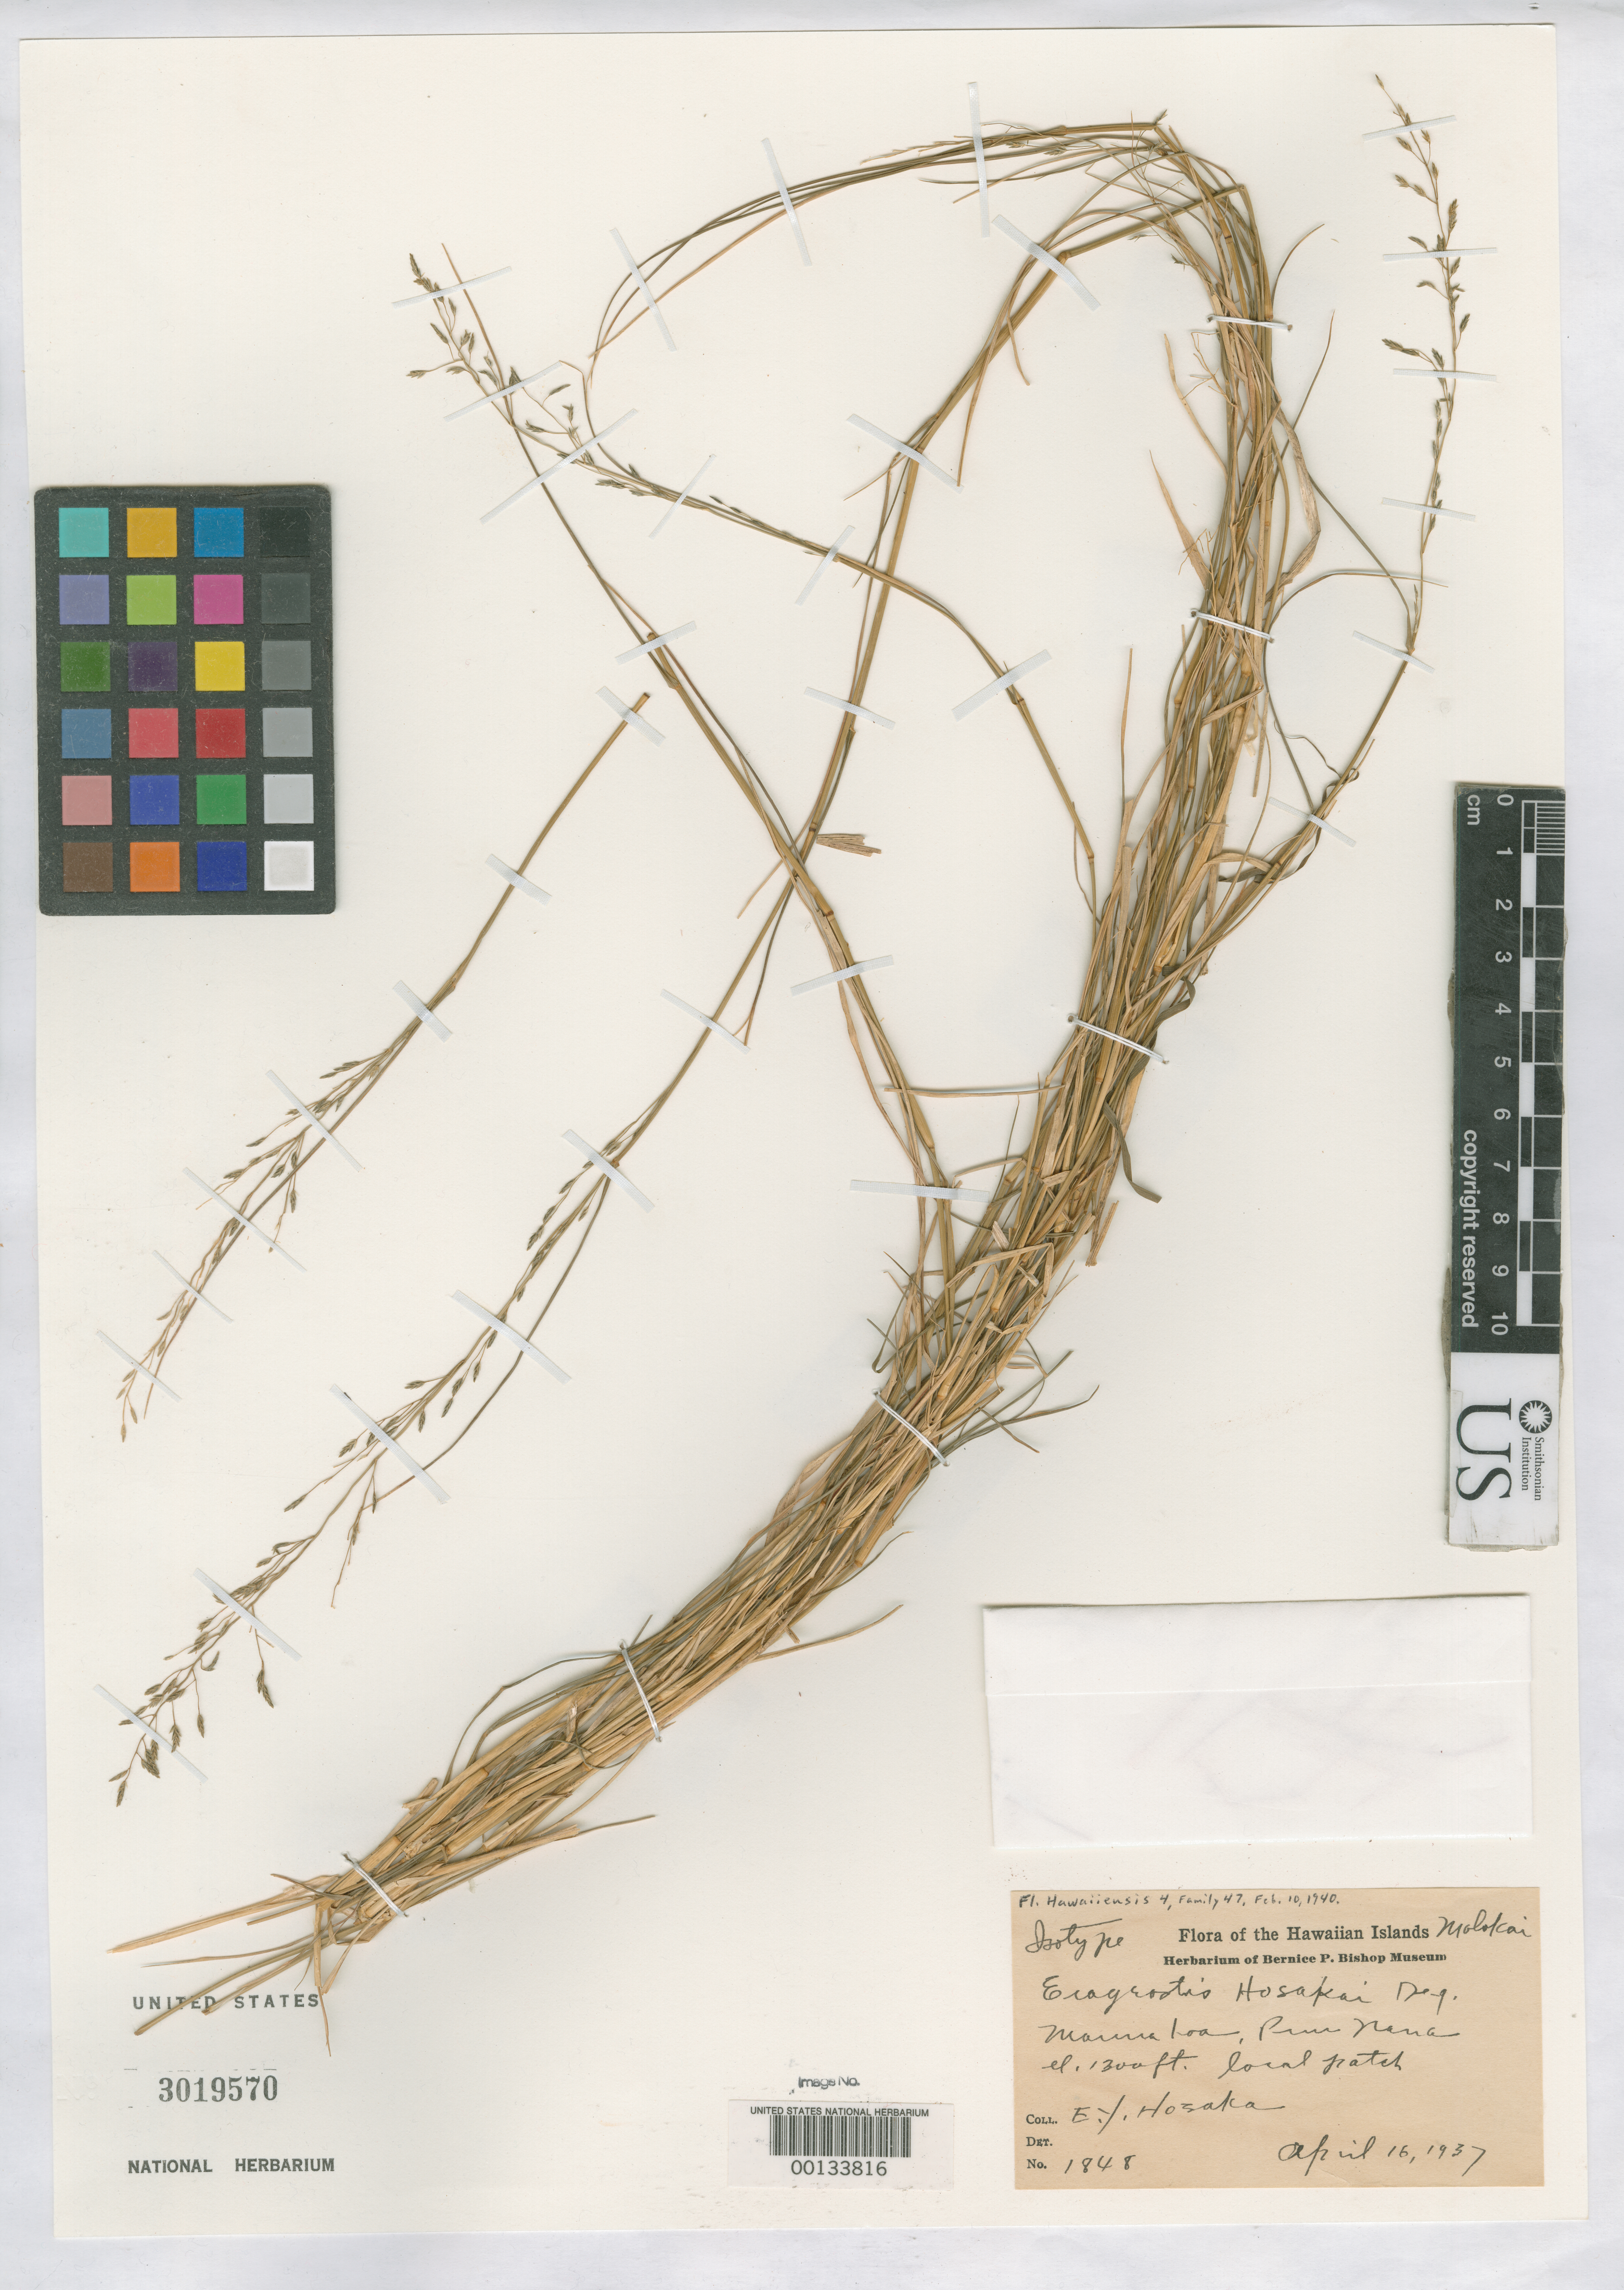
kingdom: Plantae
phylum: Tracheophyta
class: Liliopsida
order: Poales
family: Poaceae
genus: Eragrostis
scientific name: Eragrostis hosakai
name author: O. Deg.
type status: Isotype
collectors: E. Y. Hosaka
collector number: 1848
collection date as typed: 16 Apr 1937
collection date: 1937-04-16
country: United States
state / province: Hawaii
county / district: Maui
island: Moloka'i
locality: Mauna Loa, Puu Nana.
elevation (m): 396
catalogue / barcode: US 3019570